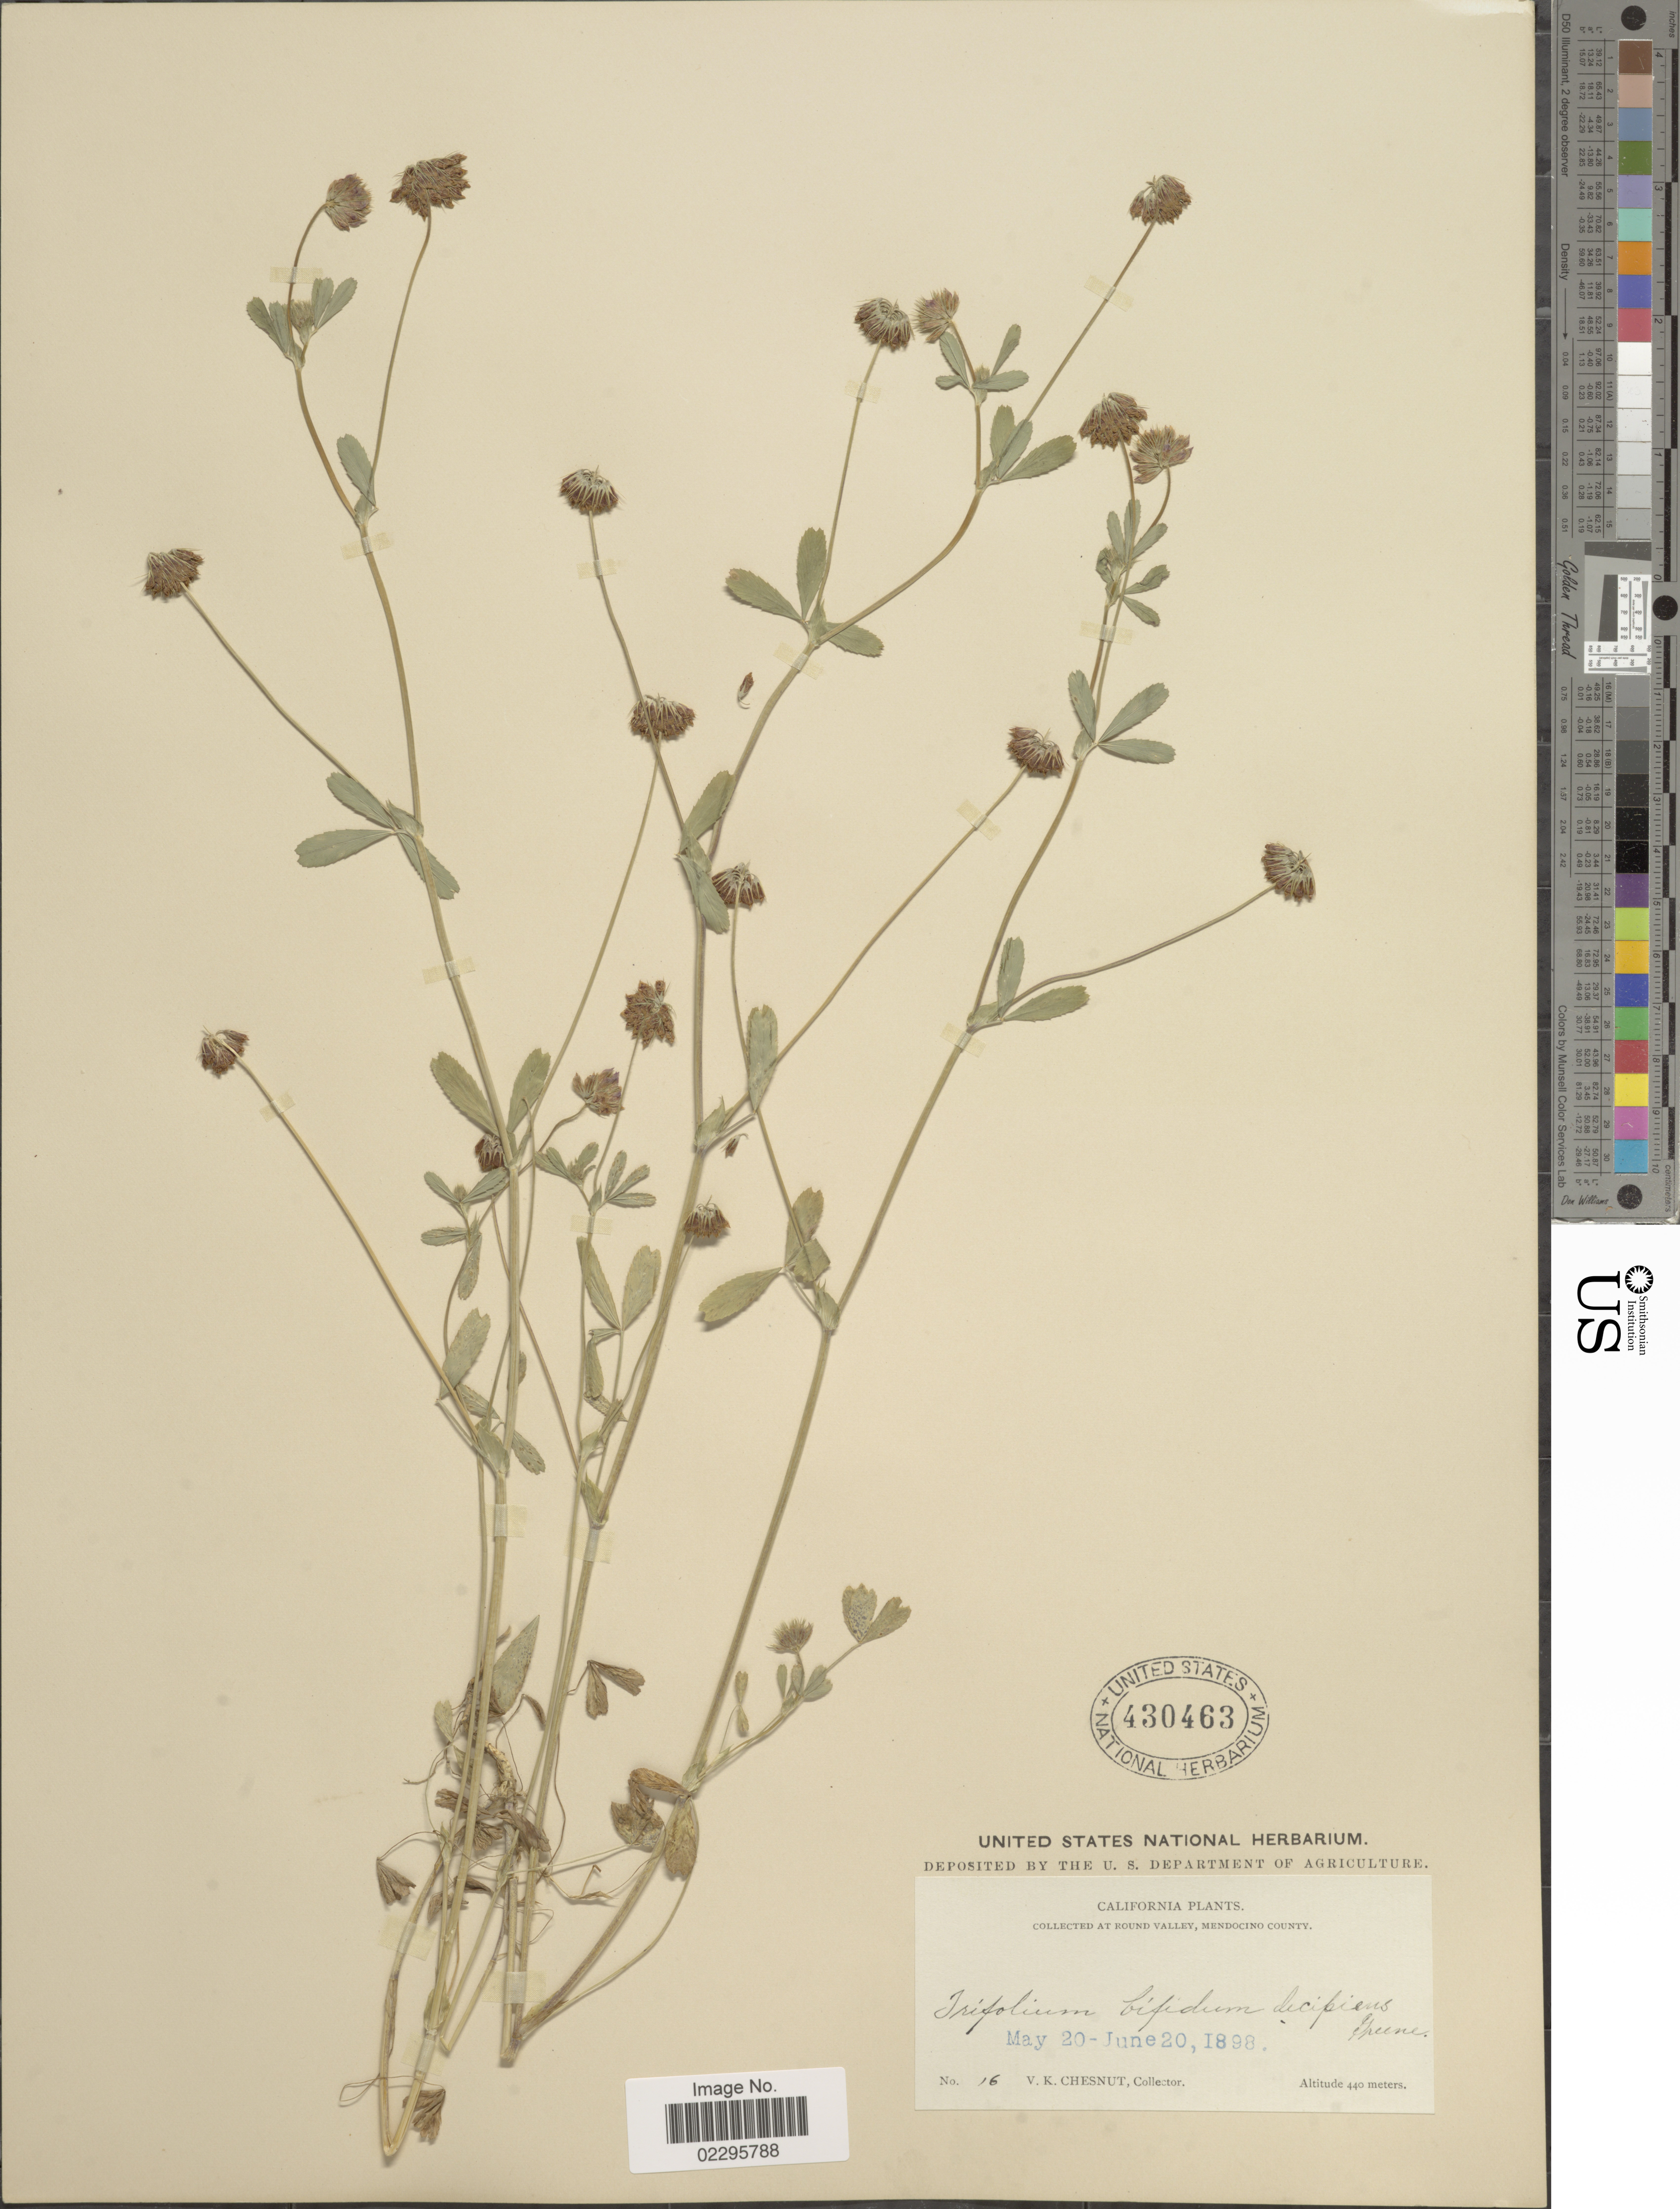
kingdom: Plantae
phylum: Tracheophyta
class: Magnoliopsida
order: Fabales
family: Fabaceae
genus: Trifolium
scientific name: Trifolium bifidum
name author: A. Gray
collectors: V. Chesnut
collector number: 16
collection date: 1898-05-20/1898-06-20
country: United States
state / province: California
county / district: Mendocino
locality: Round Valley, Mendocino County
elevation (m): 440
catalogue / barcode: US 430463